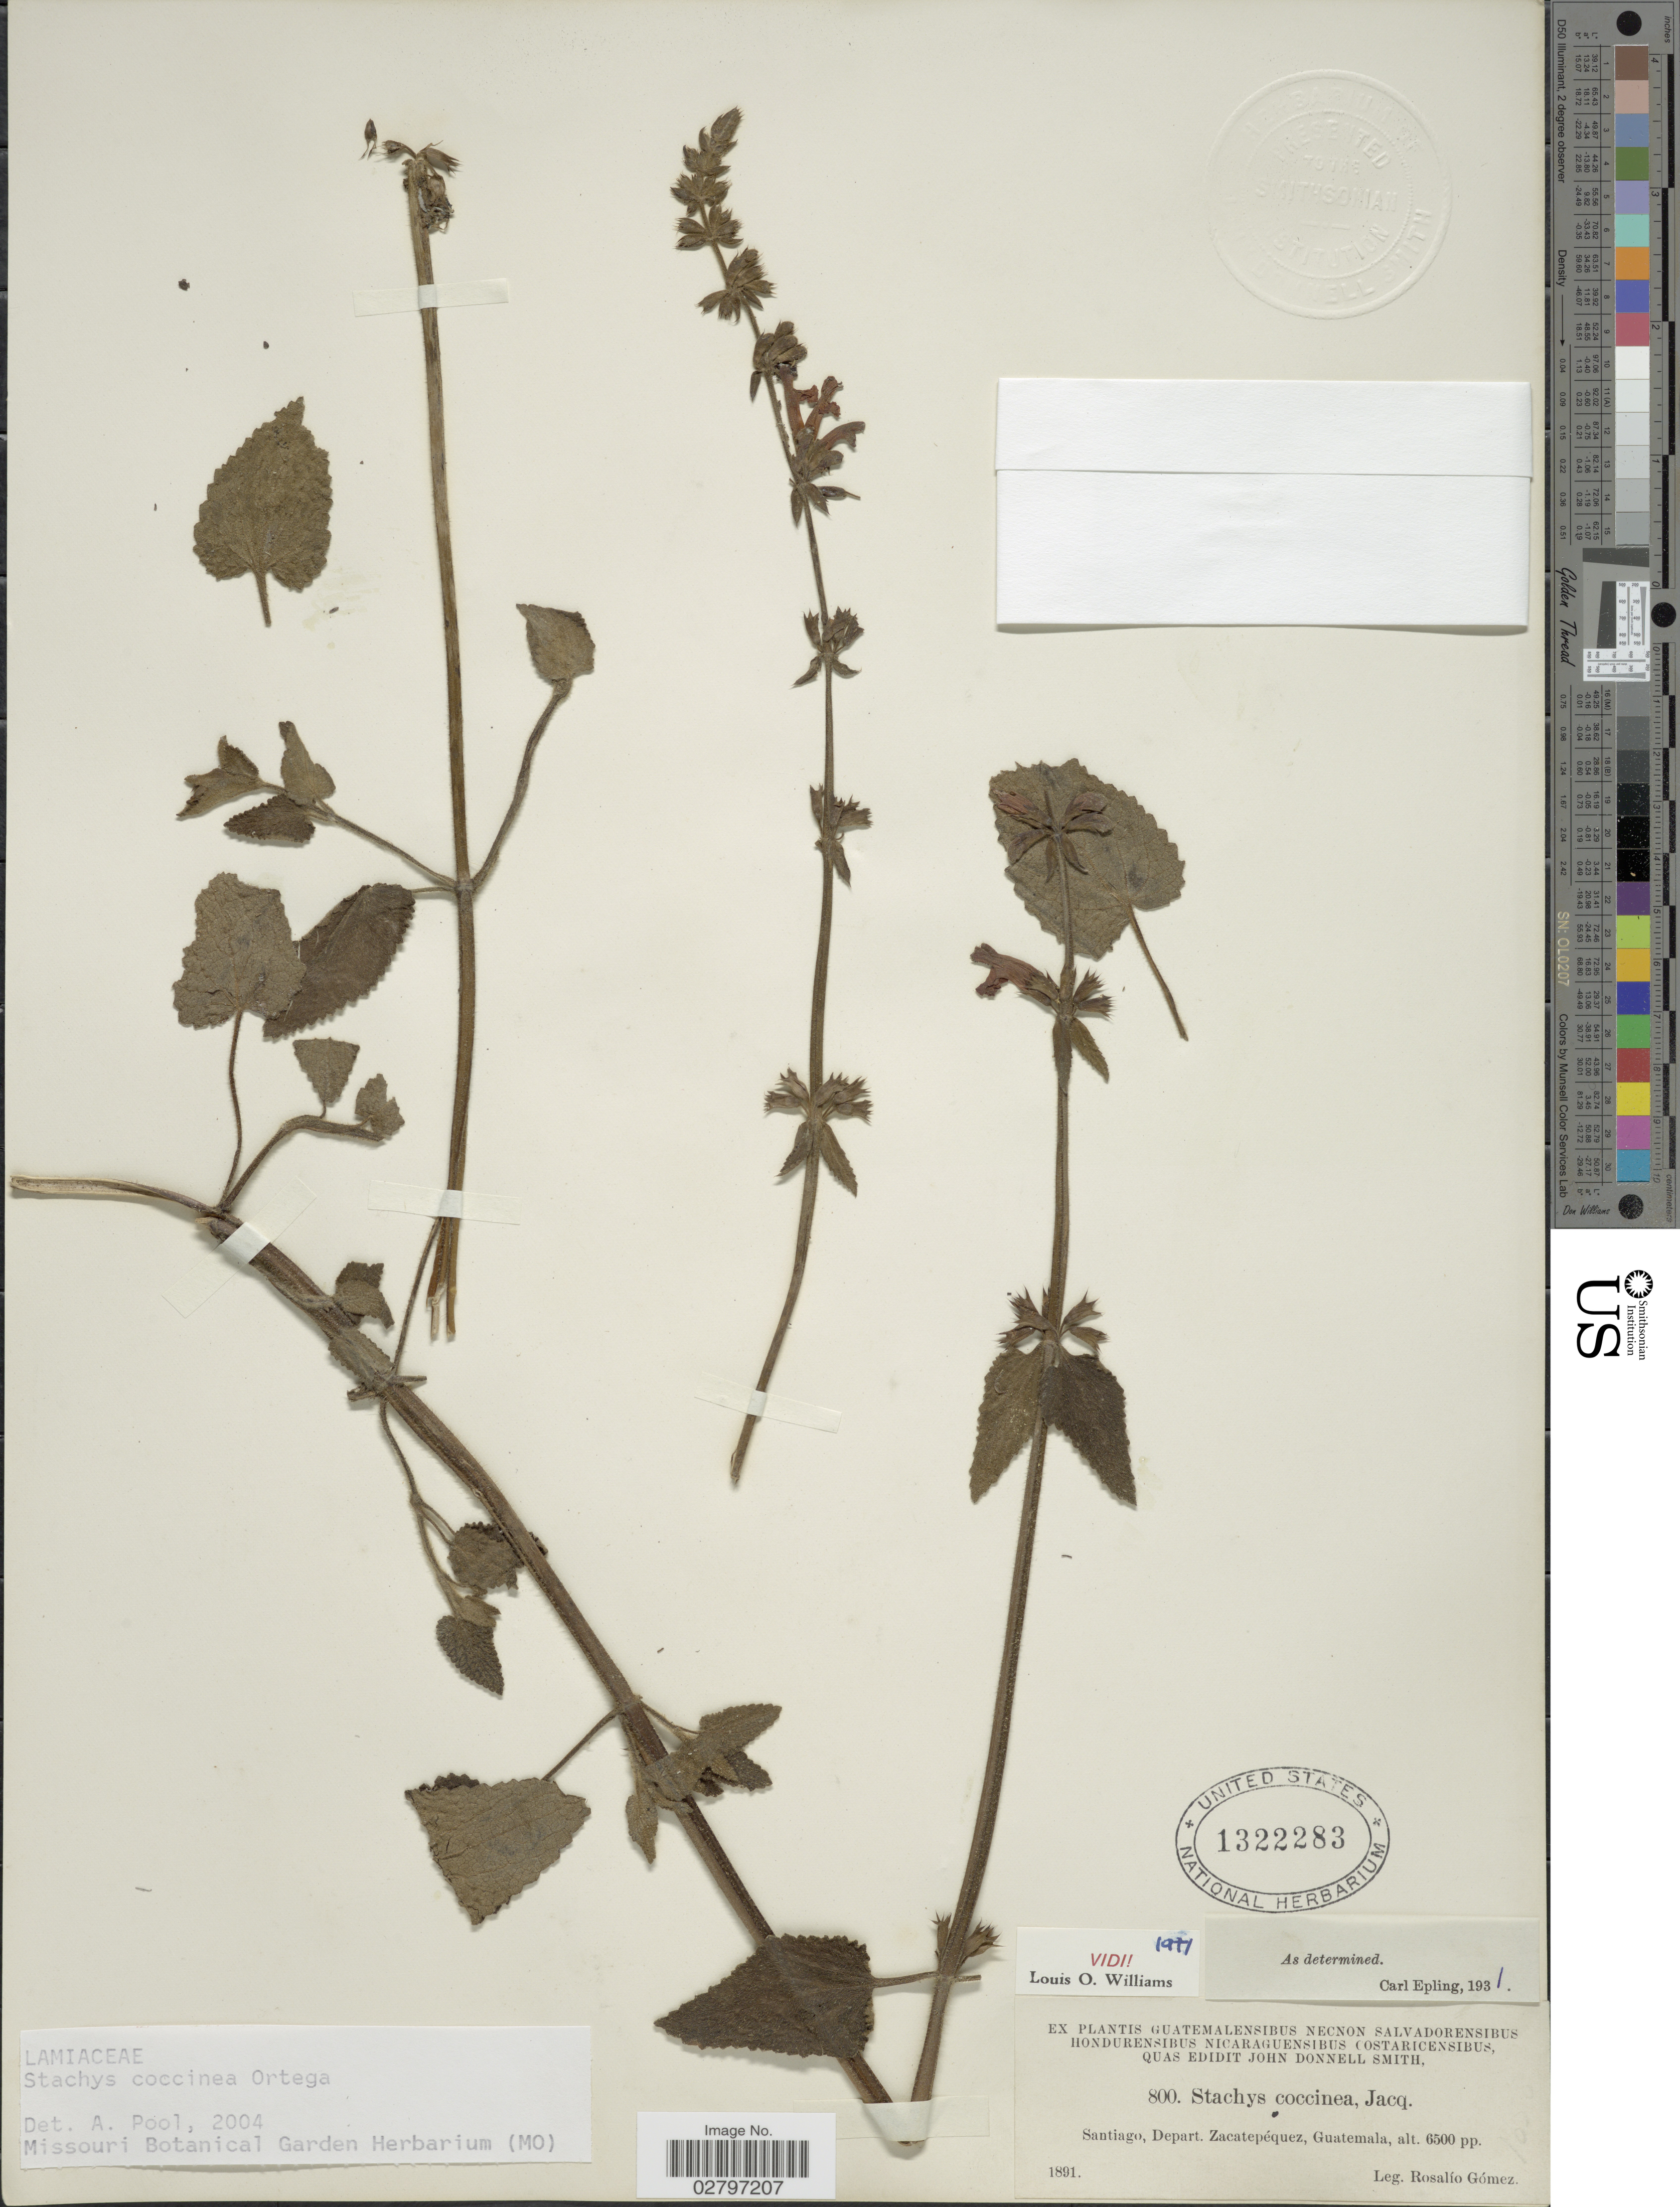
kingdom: Plantae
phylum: Tracheophyta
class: Magnoliopsida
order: Lamiales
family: Lamiaceae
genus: Stachys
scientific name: Stachys coccinea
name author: Ortega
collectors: R. Gómez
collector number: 800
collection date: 1891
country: Guatemala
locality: Santiago, Depart. Zacatepéquez.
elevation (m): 1981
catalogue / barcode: US 1322283